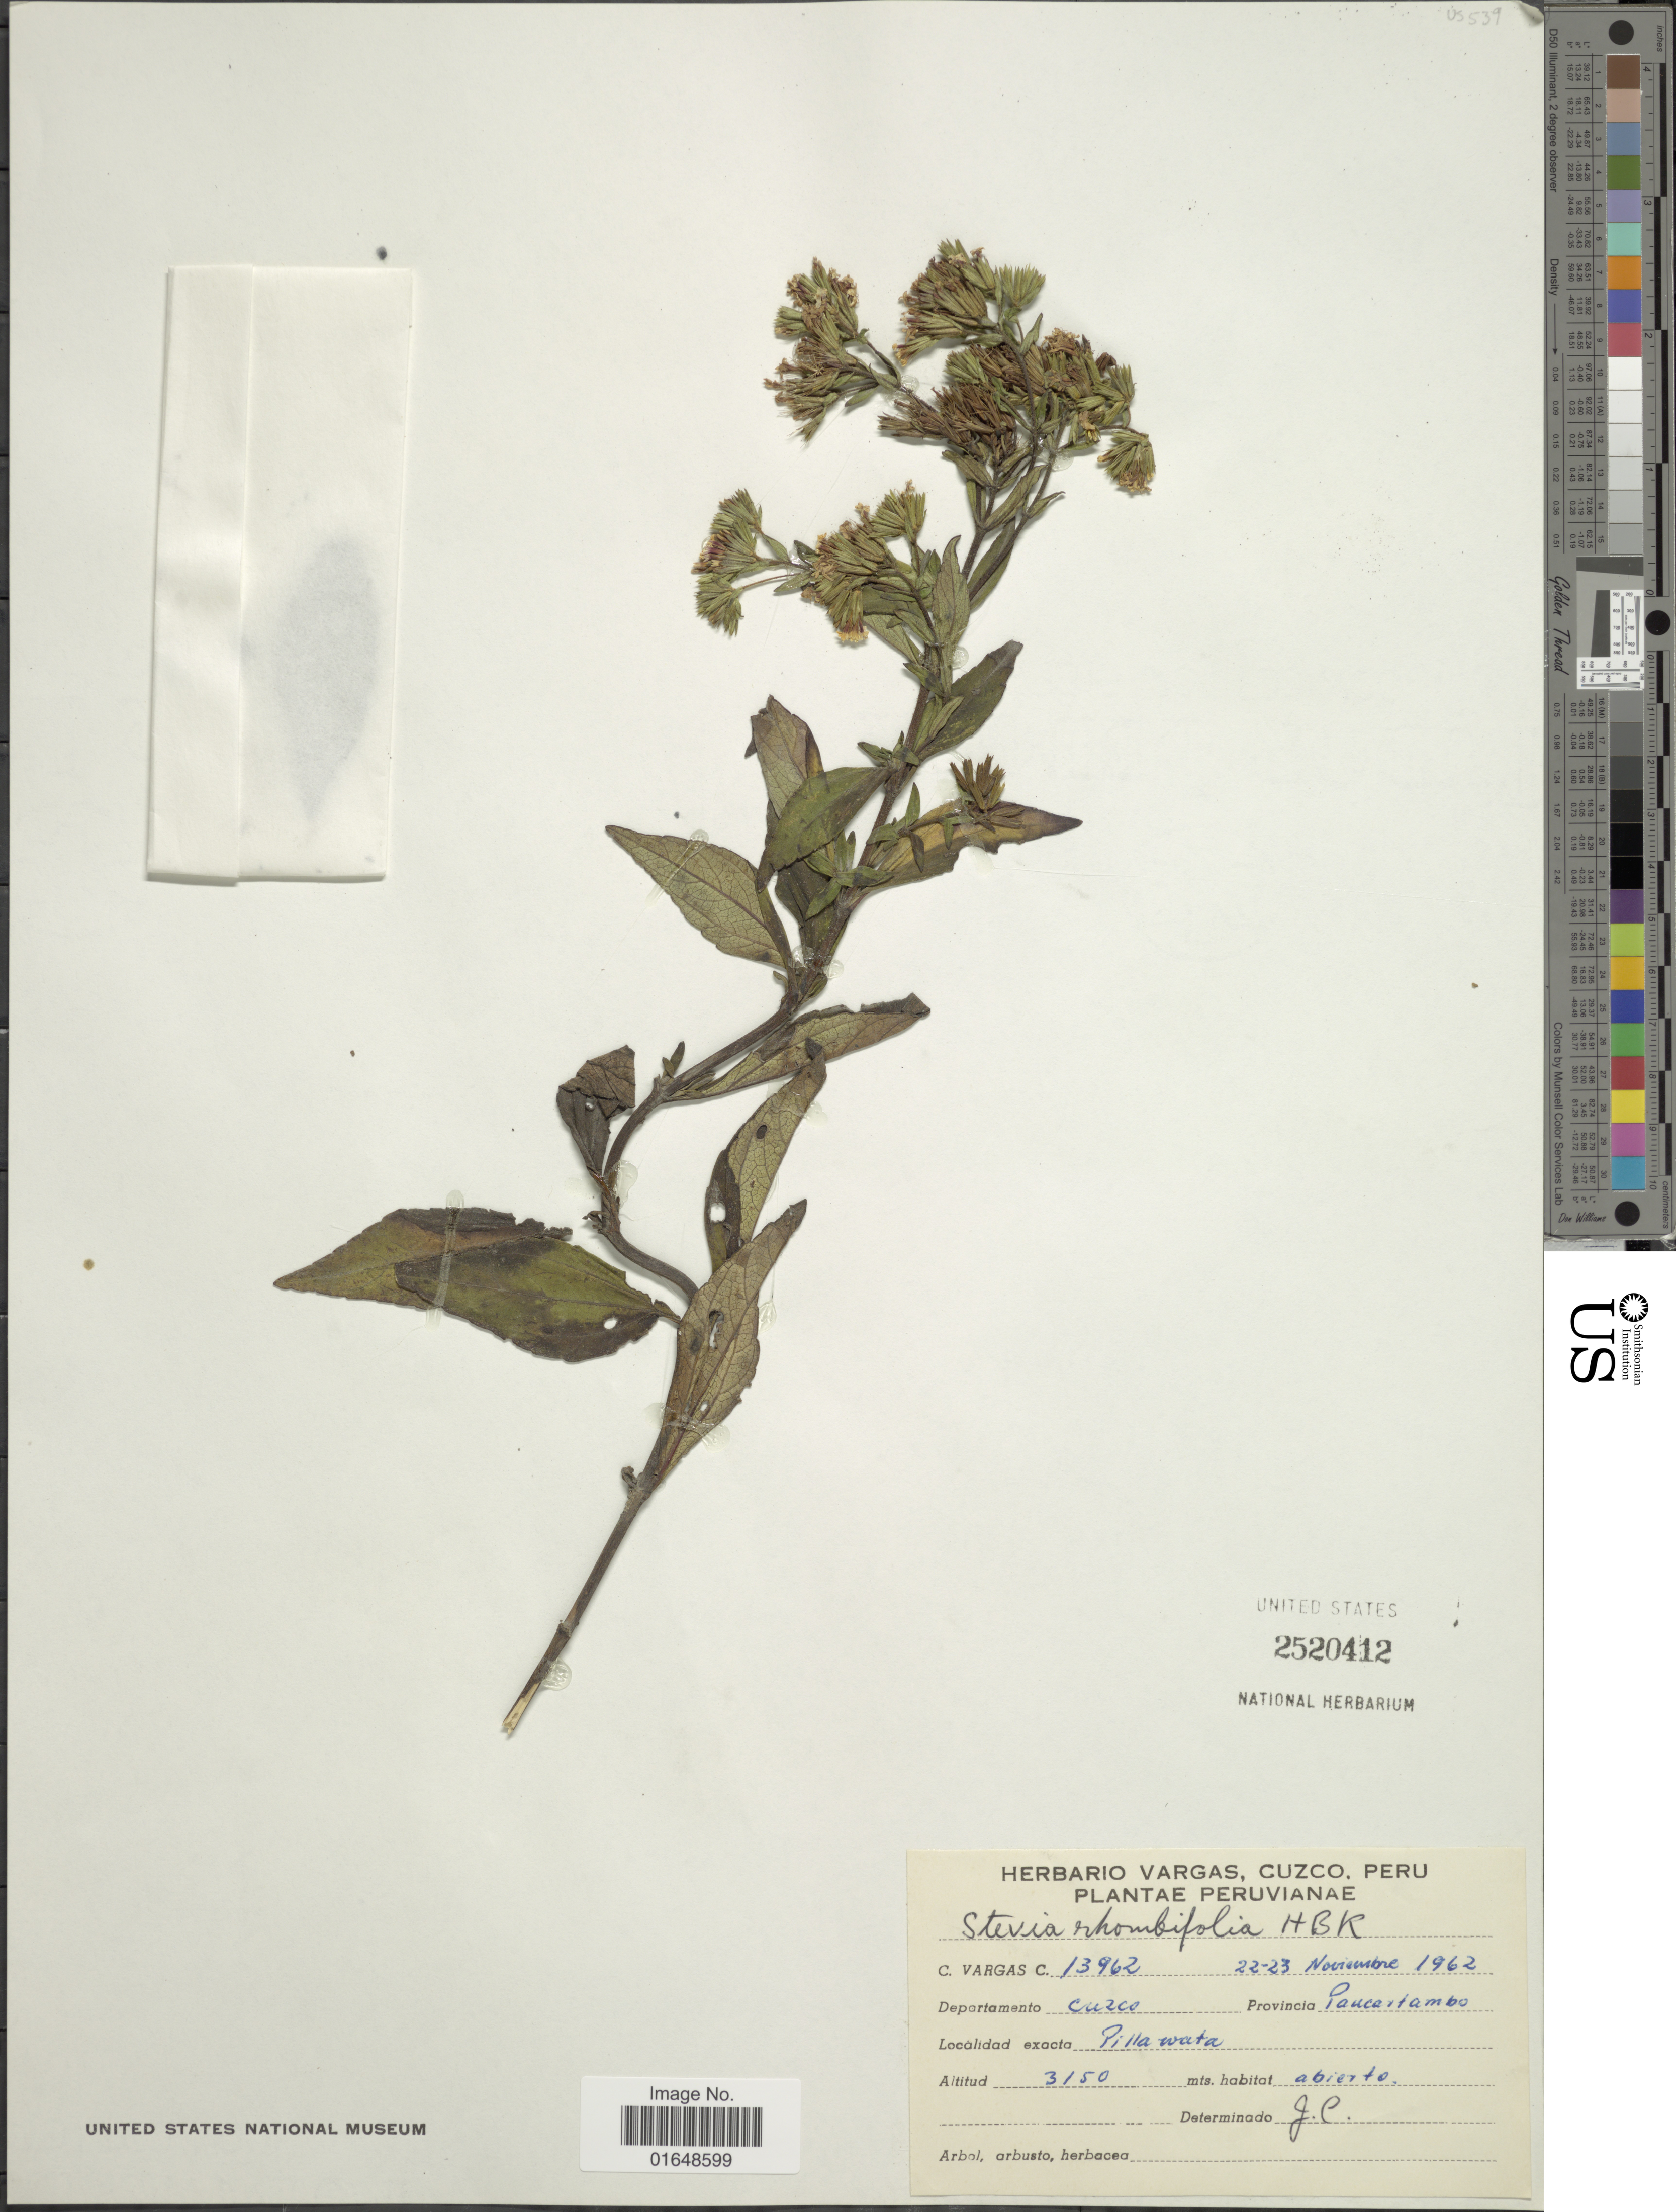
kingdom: Plantae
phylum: Tracheophyta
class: Magnoliopsida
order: Asterales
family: Asteraceae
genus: Stevia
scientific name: Stevia ovata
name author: Willd.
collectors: C. Vargas Calderón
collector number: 13962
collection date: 1962-11-22/1962-11-23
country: Peru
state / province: Cusco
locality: Departamento Cuzco. Provincia Paucartambo. Pillawata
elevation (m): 3150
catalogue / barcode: US 2520412